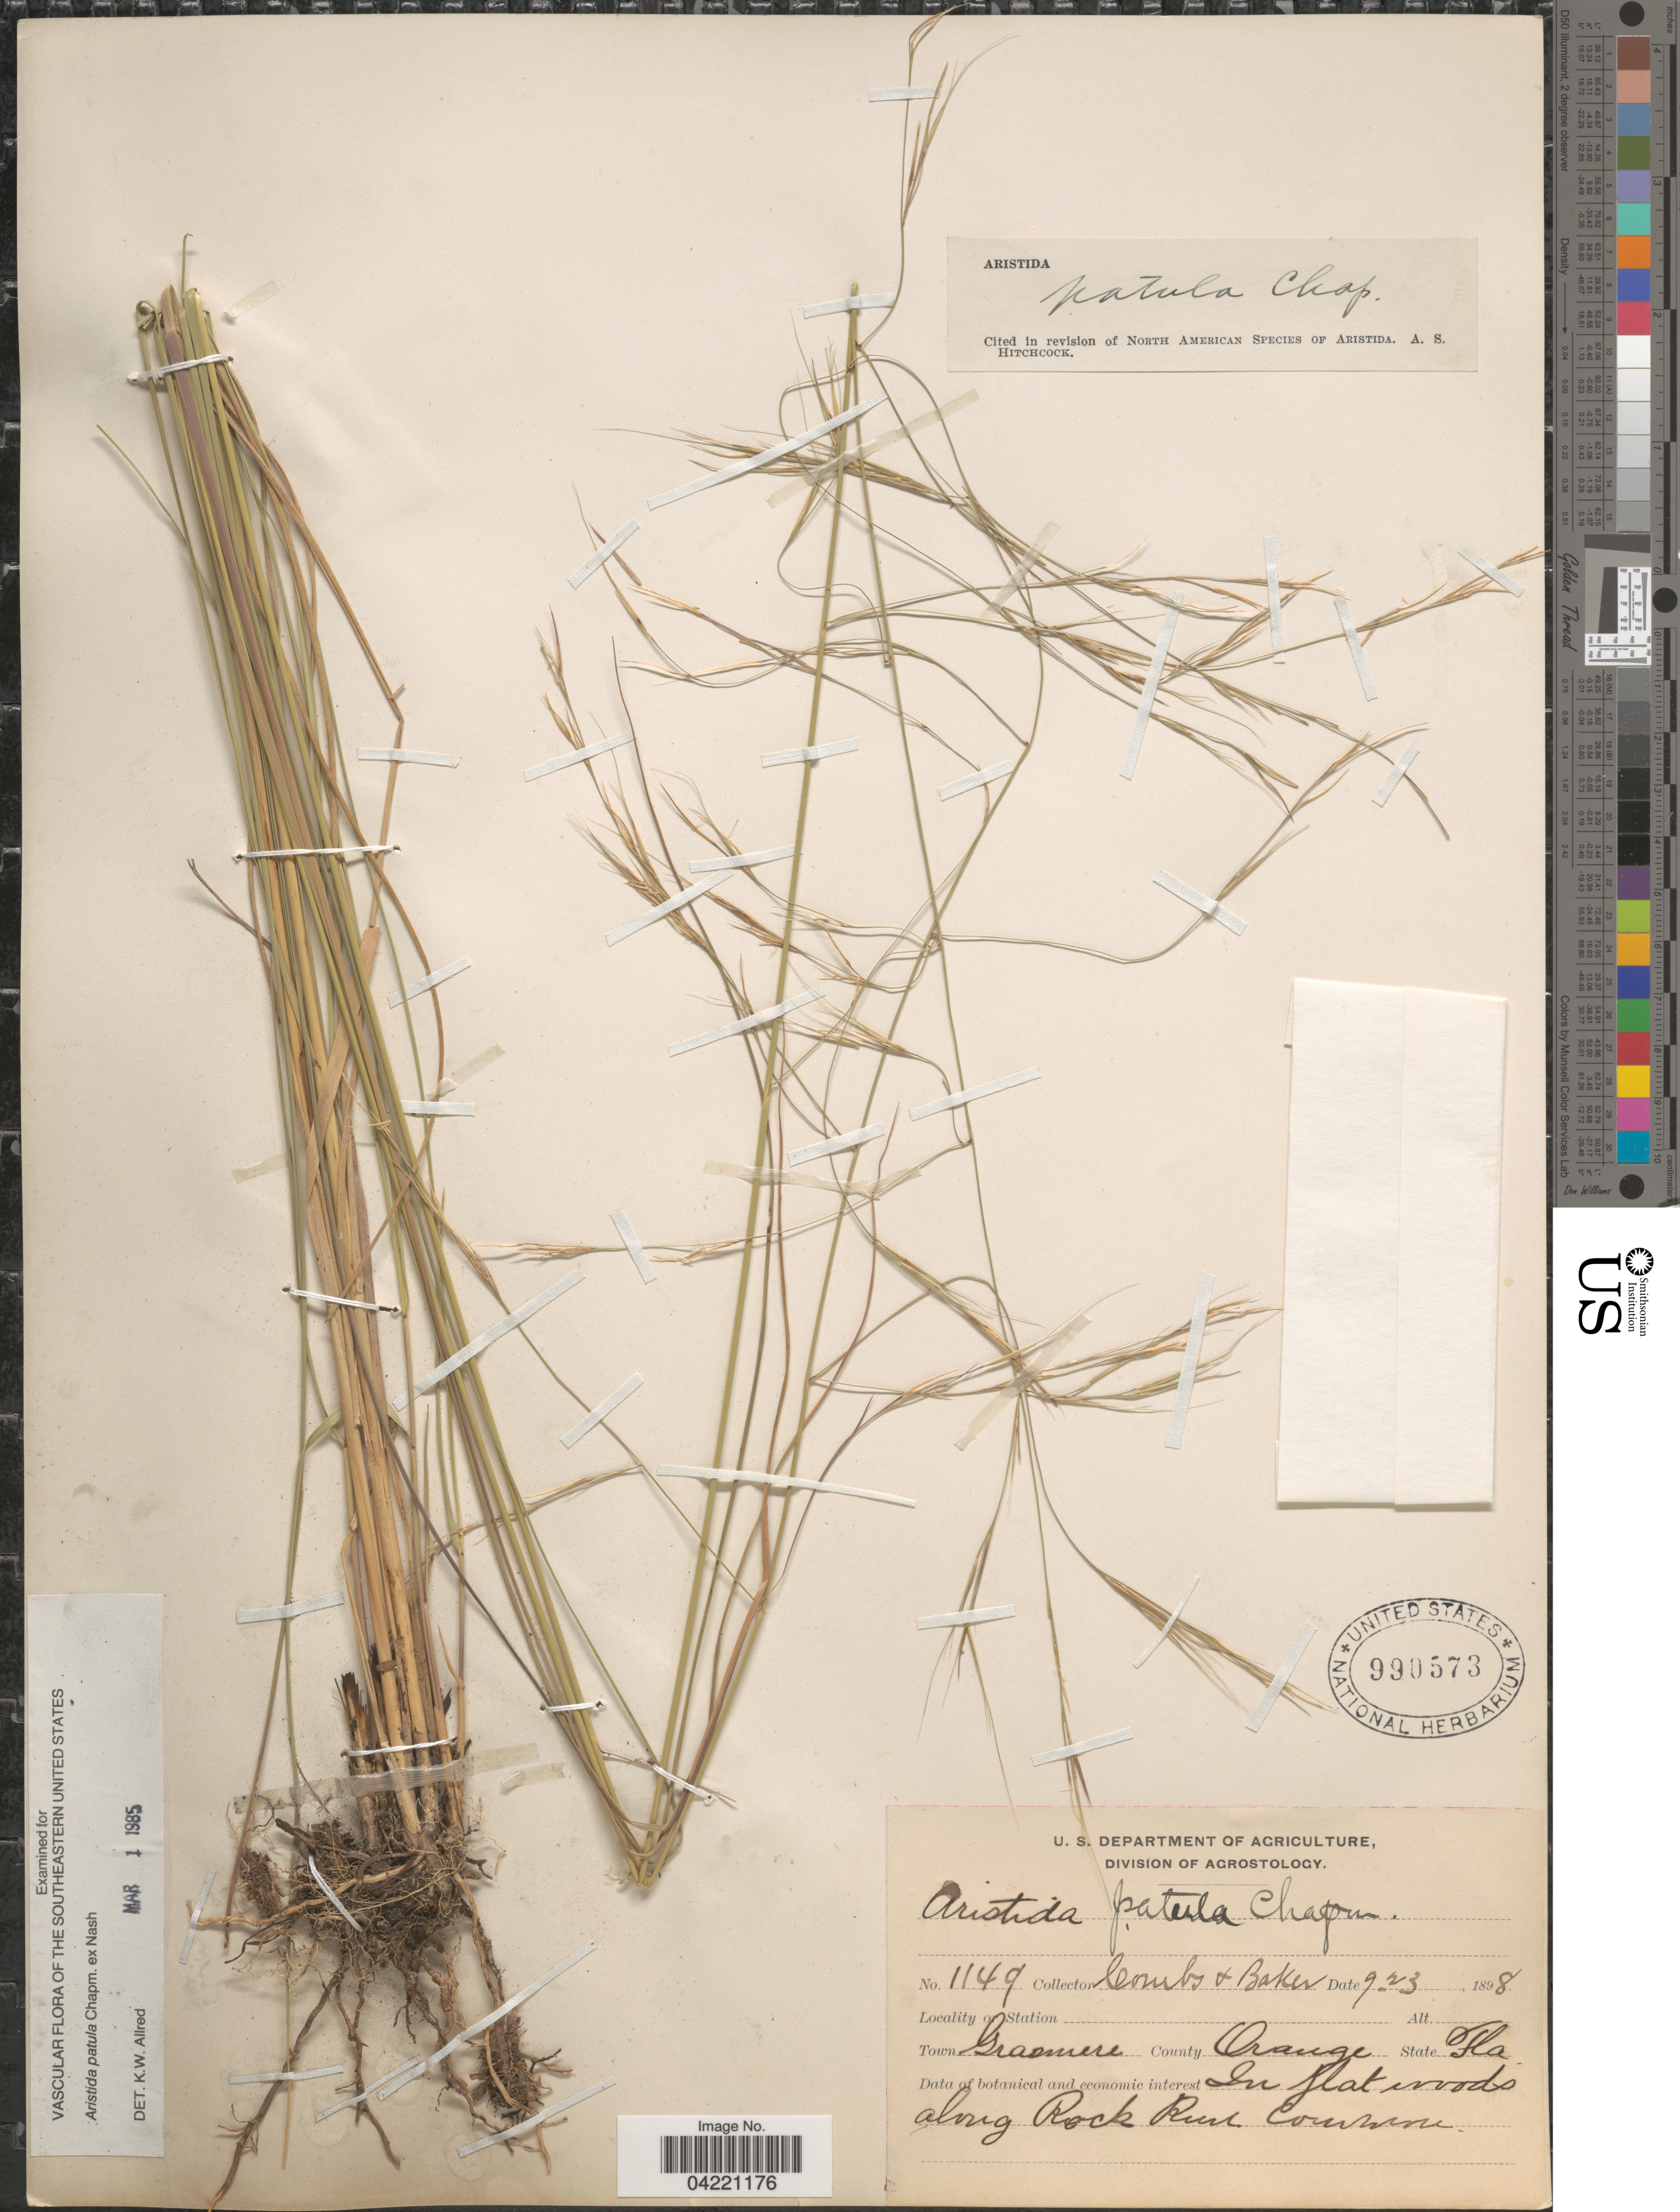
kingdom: Plantae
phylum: Tracheophyta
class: Liliopsida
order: Poales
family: Poaceae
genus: Aristida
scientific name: Aristida patula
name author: Chapm. ex Nash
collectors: -. Combs & -- Baker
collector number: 1149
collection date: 1898-09-23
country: United States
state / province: Florida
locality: Town Grasmere. County Orange. In flat woods along Rock River.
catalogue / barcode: US 990573